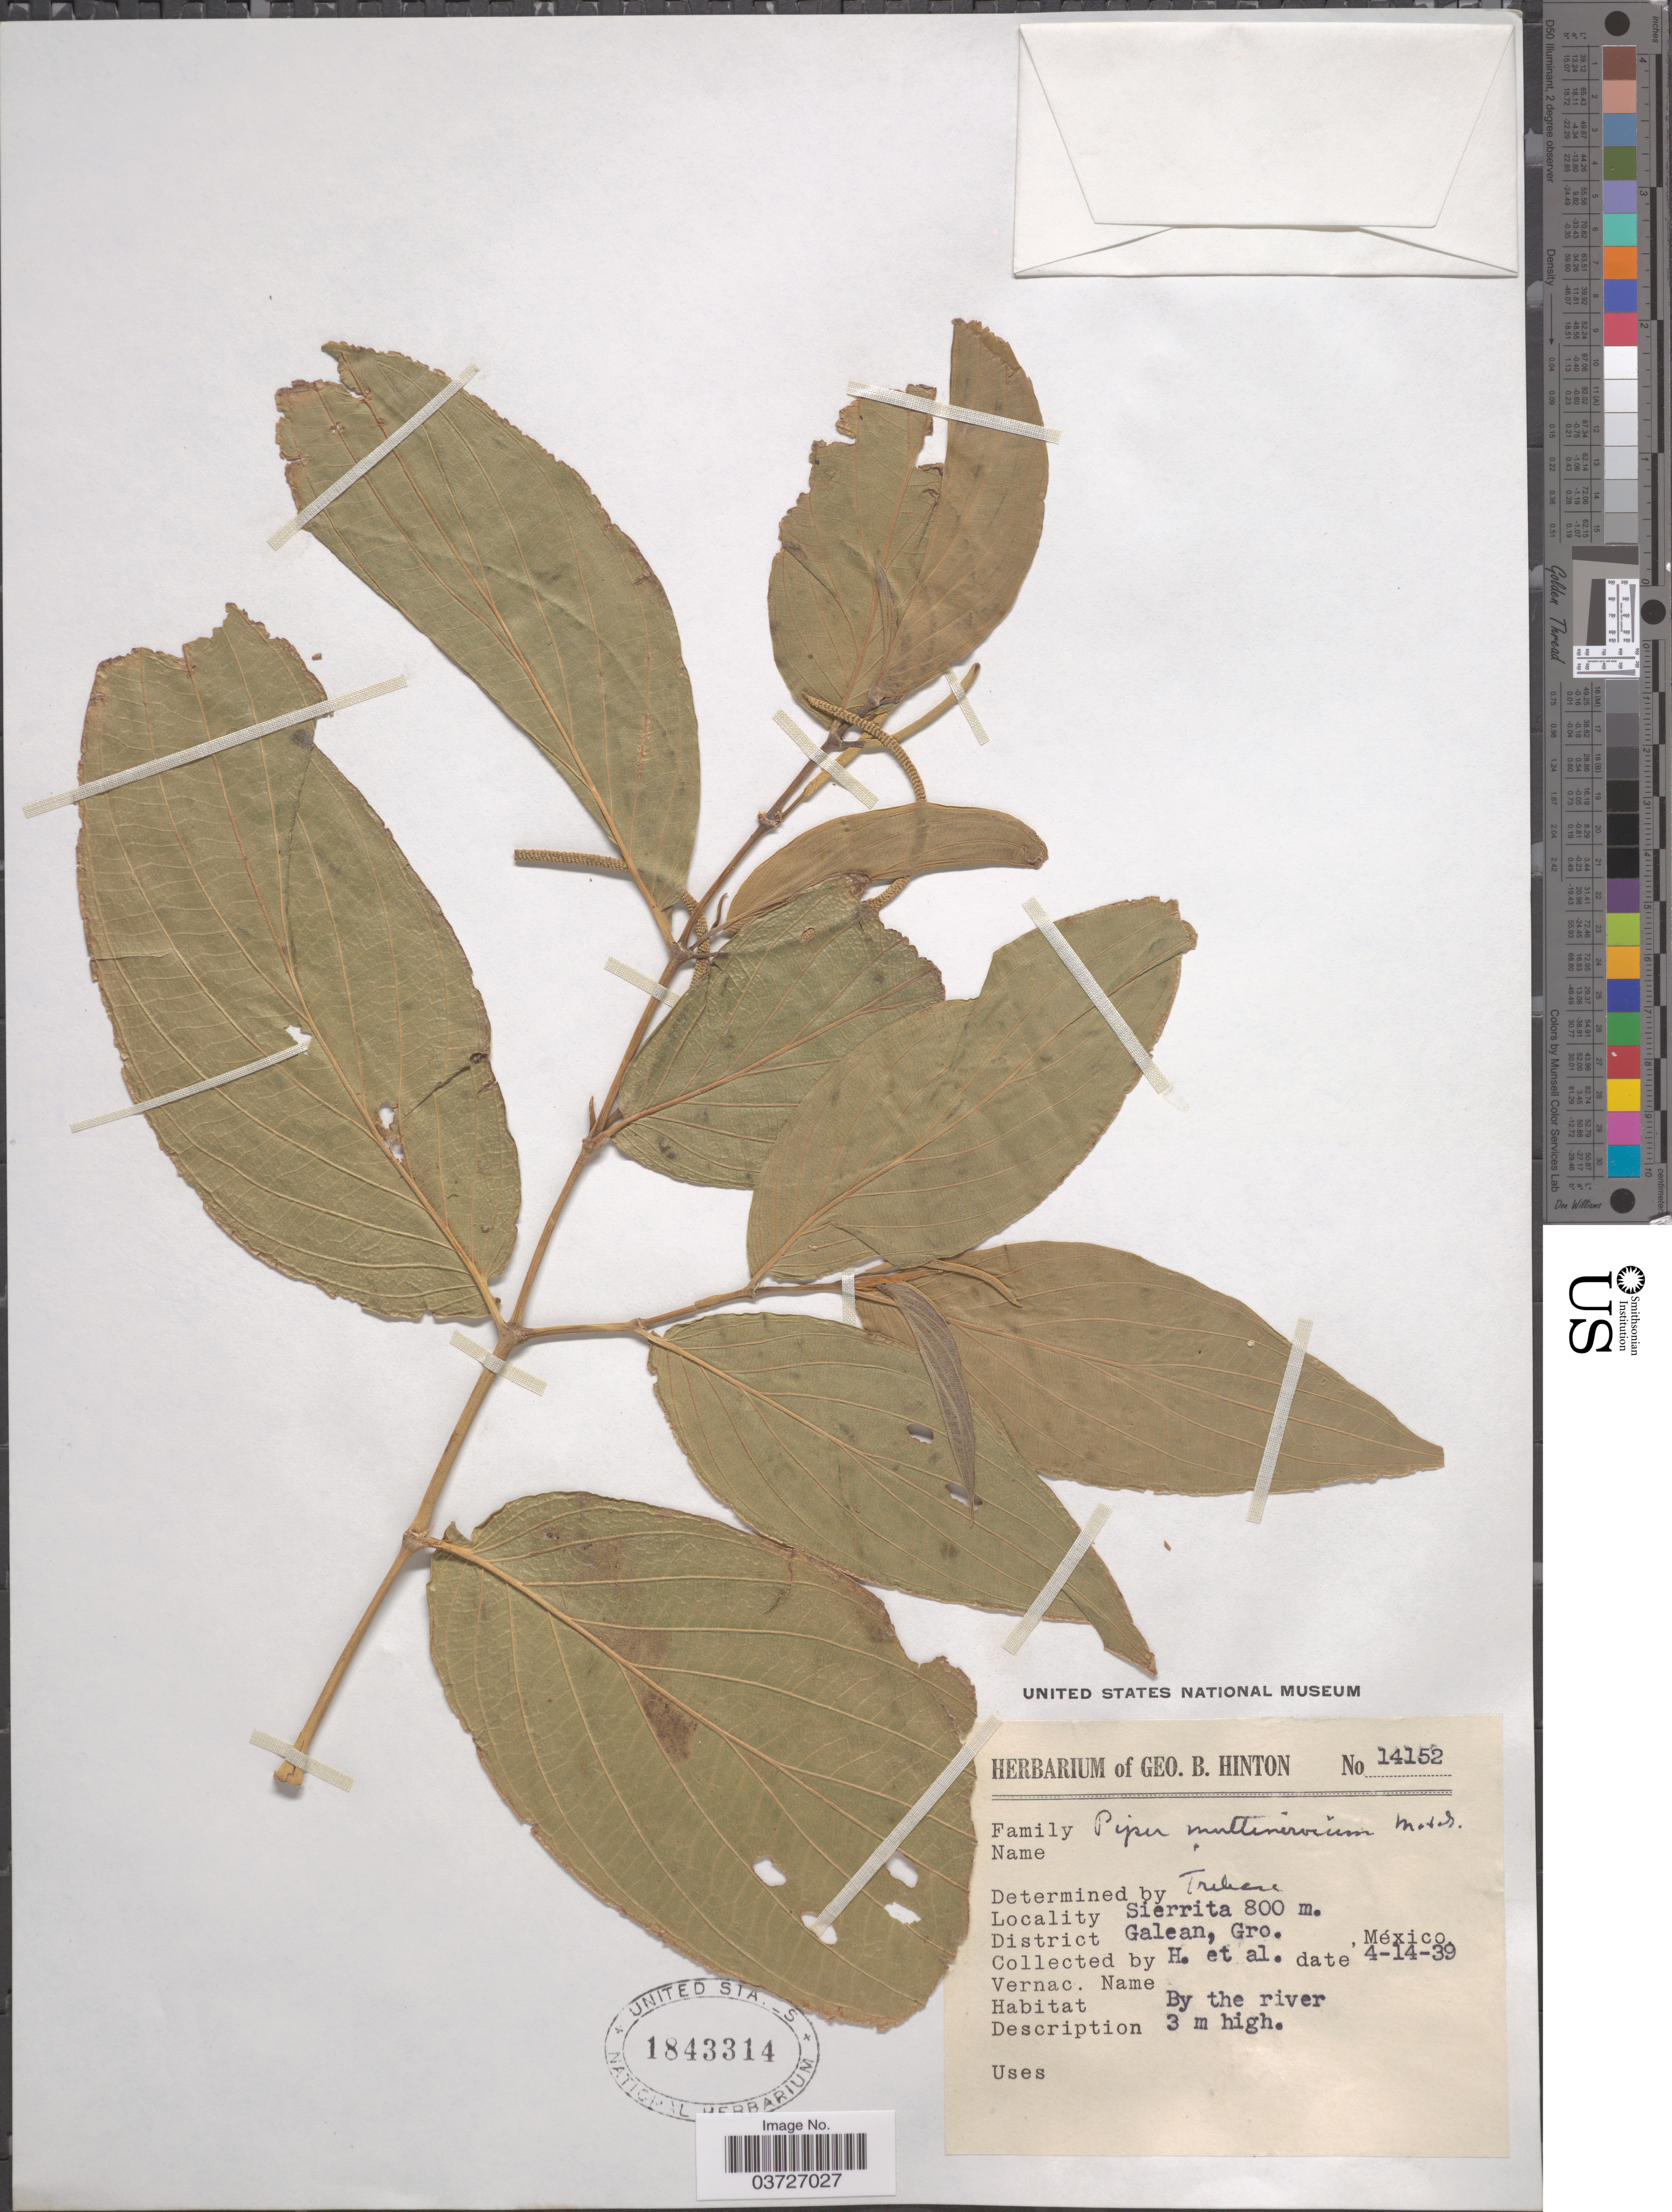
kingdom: Plantae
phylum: Tracheophyta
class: Magnoliopsida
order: Piperales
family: Piperaceae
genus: Piper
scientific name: Piper multinervium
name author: M. Martens & Galeotti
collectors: G. B. Hinton & et al.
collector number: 14152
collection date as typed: Transcribed d/m/y: 14/4/39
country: Mexico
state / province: Guerrero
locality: Sierrita, District Galean.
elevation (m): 800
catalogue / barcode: US 1843314